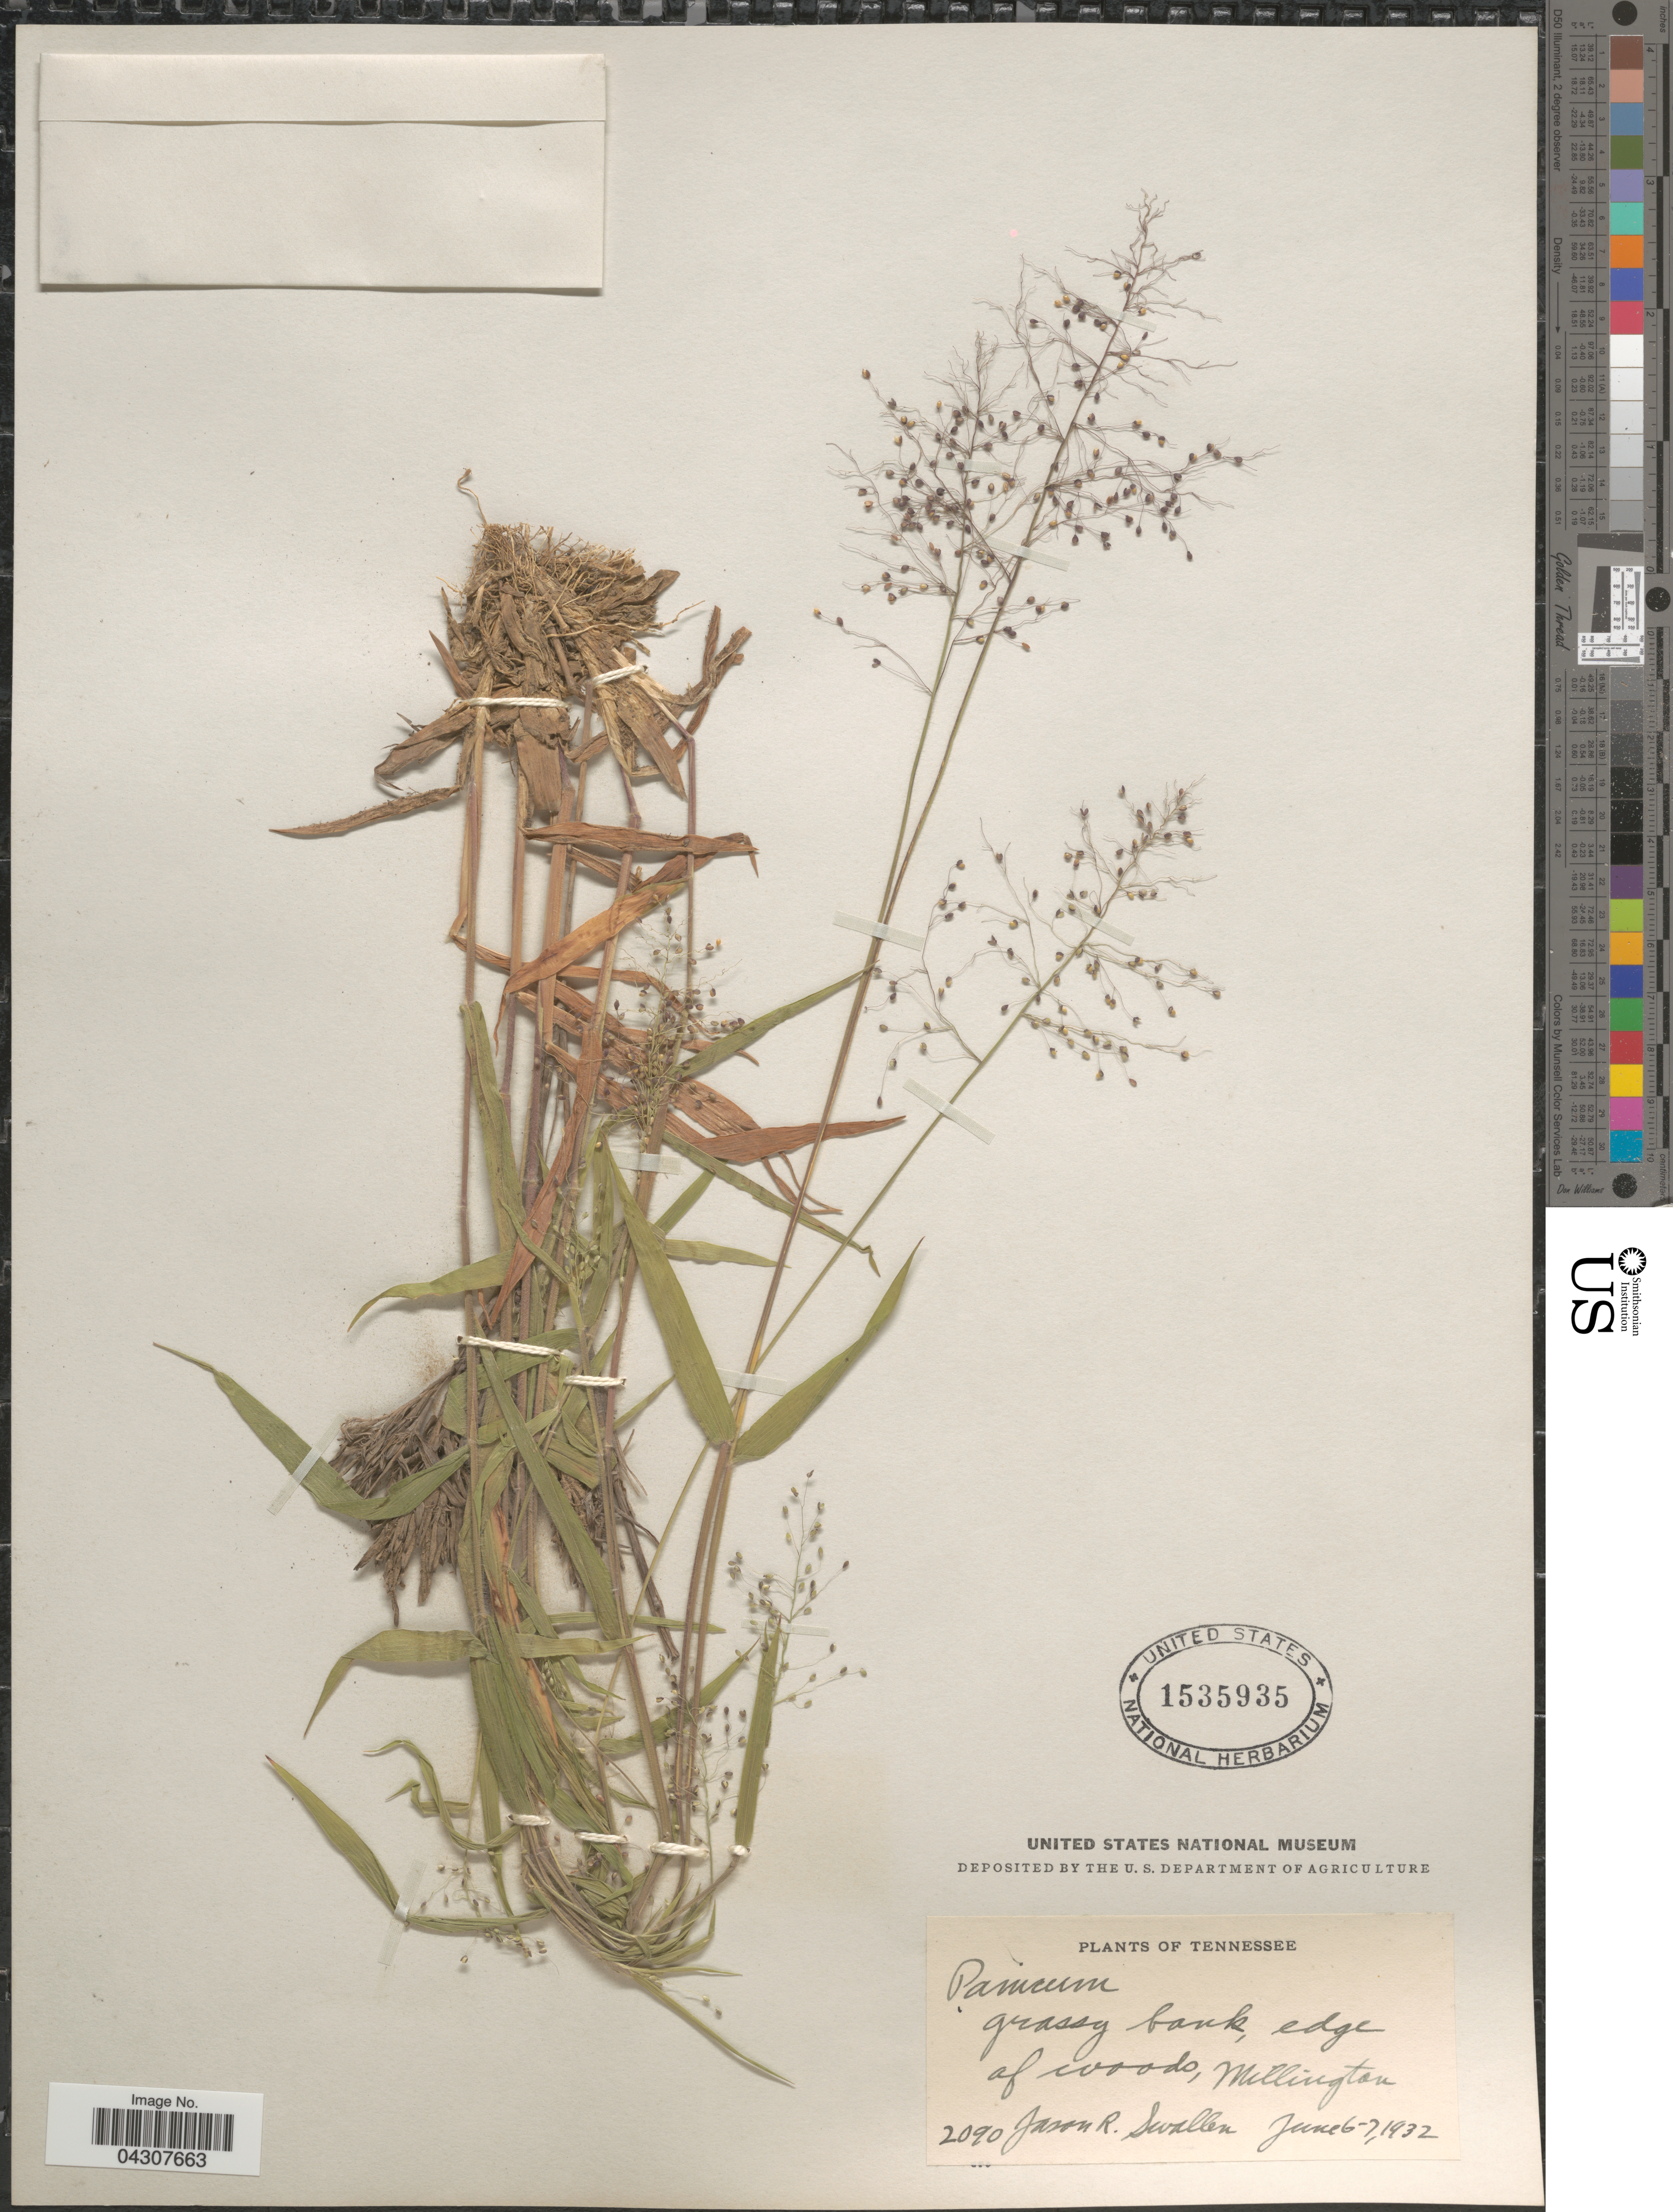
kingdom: Plantae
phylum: Tracheophyta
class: Liliopsida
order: Poales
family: Poaceae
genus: Dichanthelium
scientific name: Dichanthelium acuminatum var. acuminatum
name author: (Sw.) Gould & C.A. Clark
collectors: J. R. Swallen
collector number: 2090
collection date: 1932-06-06/1932-06-07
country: United States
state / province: Tennessee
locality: Grassy bank, edge of woods, Millington.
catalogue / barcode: US 1535935